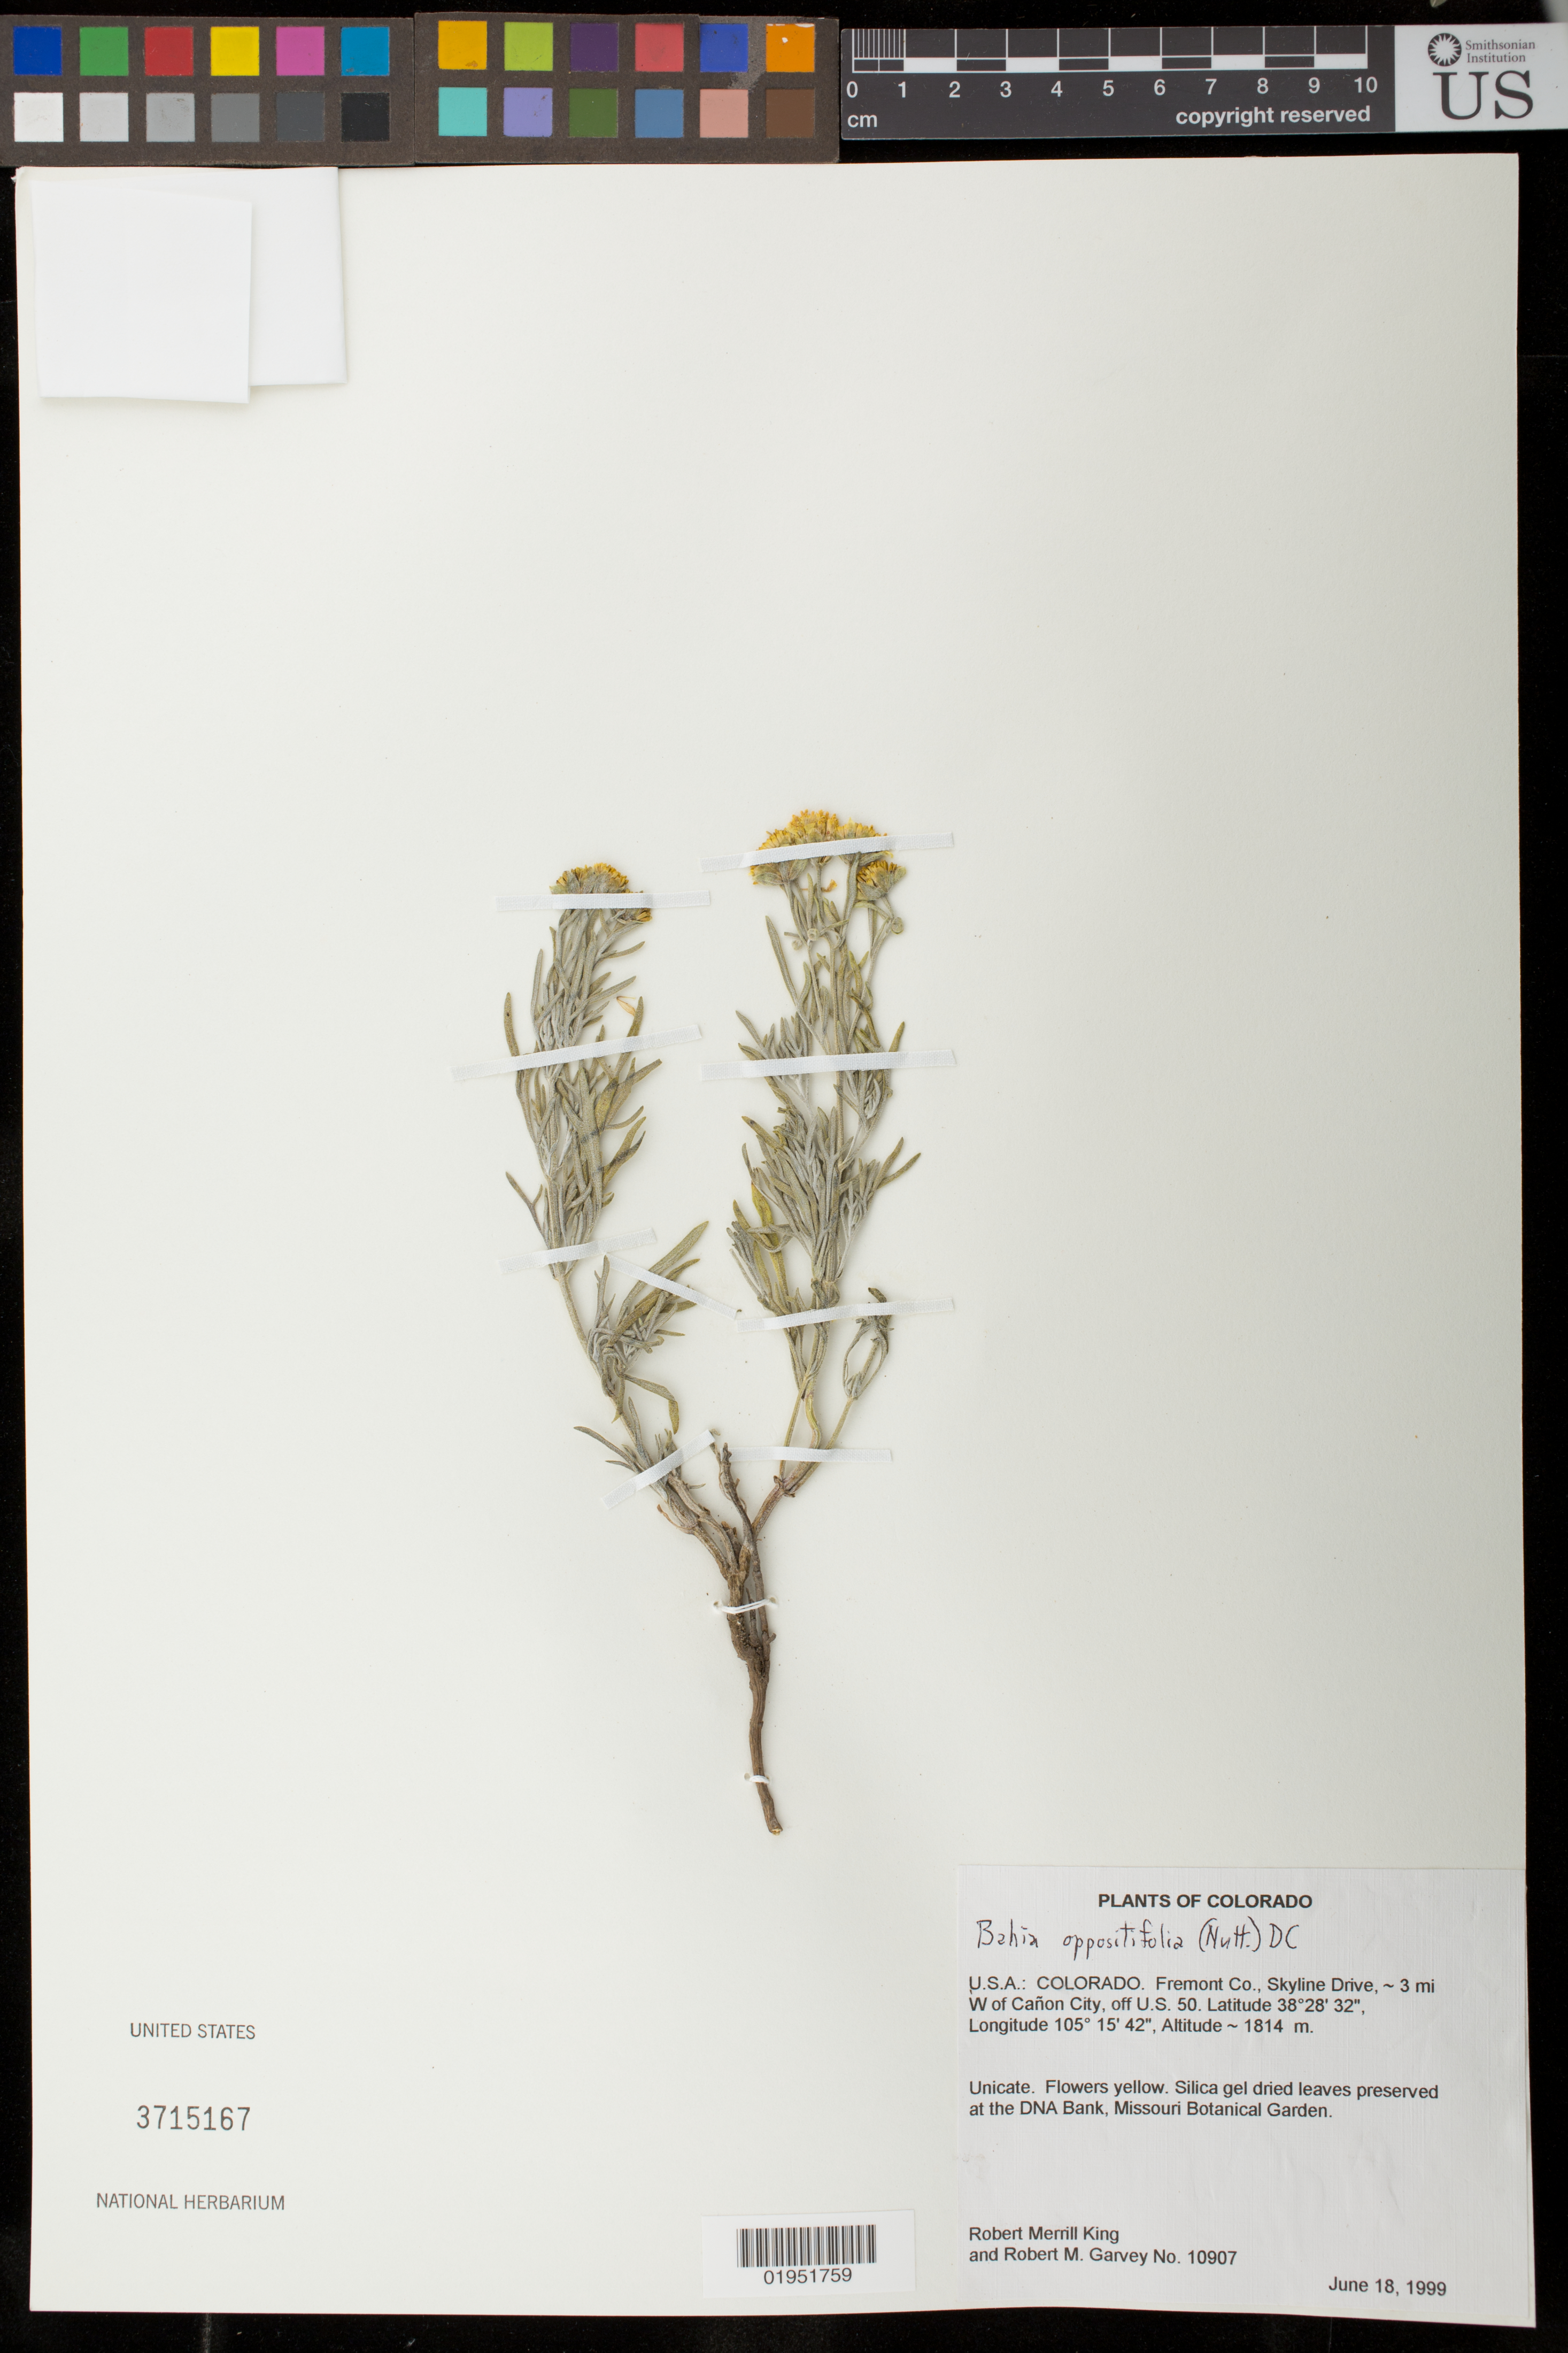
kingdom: Plantae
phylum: Tracheophyta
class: Magnoliopsida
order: Asterales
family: Asteraceae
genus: Bahia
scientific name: Bahia oppositifolia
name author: Nutt.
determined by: Robinson, Harold E., (US)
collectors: R. M. King & R. Garvey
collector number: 10907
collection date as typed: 18 Jun 1999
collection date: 1999-06-18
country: United States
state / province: Colorado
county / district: Fremont Co.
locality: Skyline Drive, ca. 3 mil W of Canon City, off US 50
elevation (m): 1814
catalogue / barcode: US 3715167